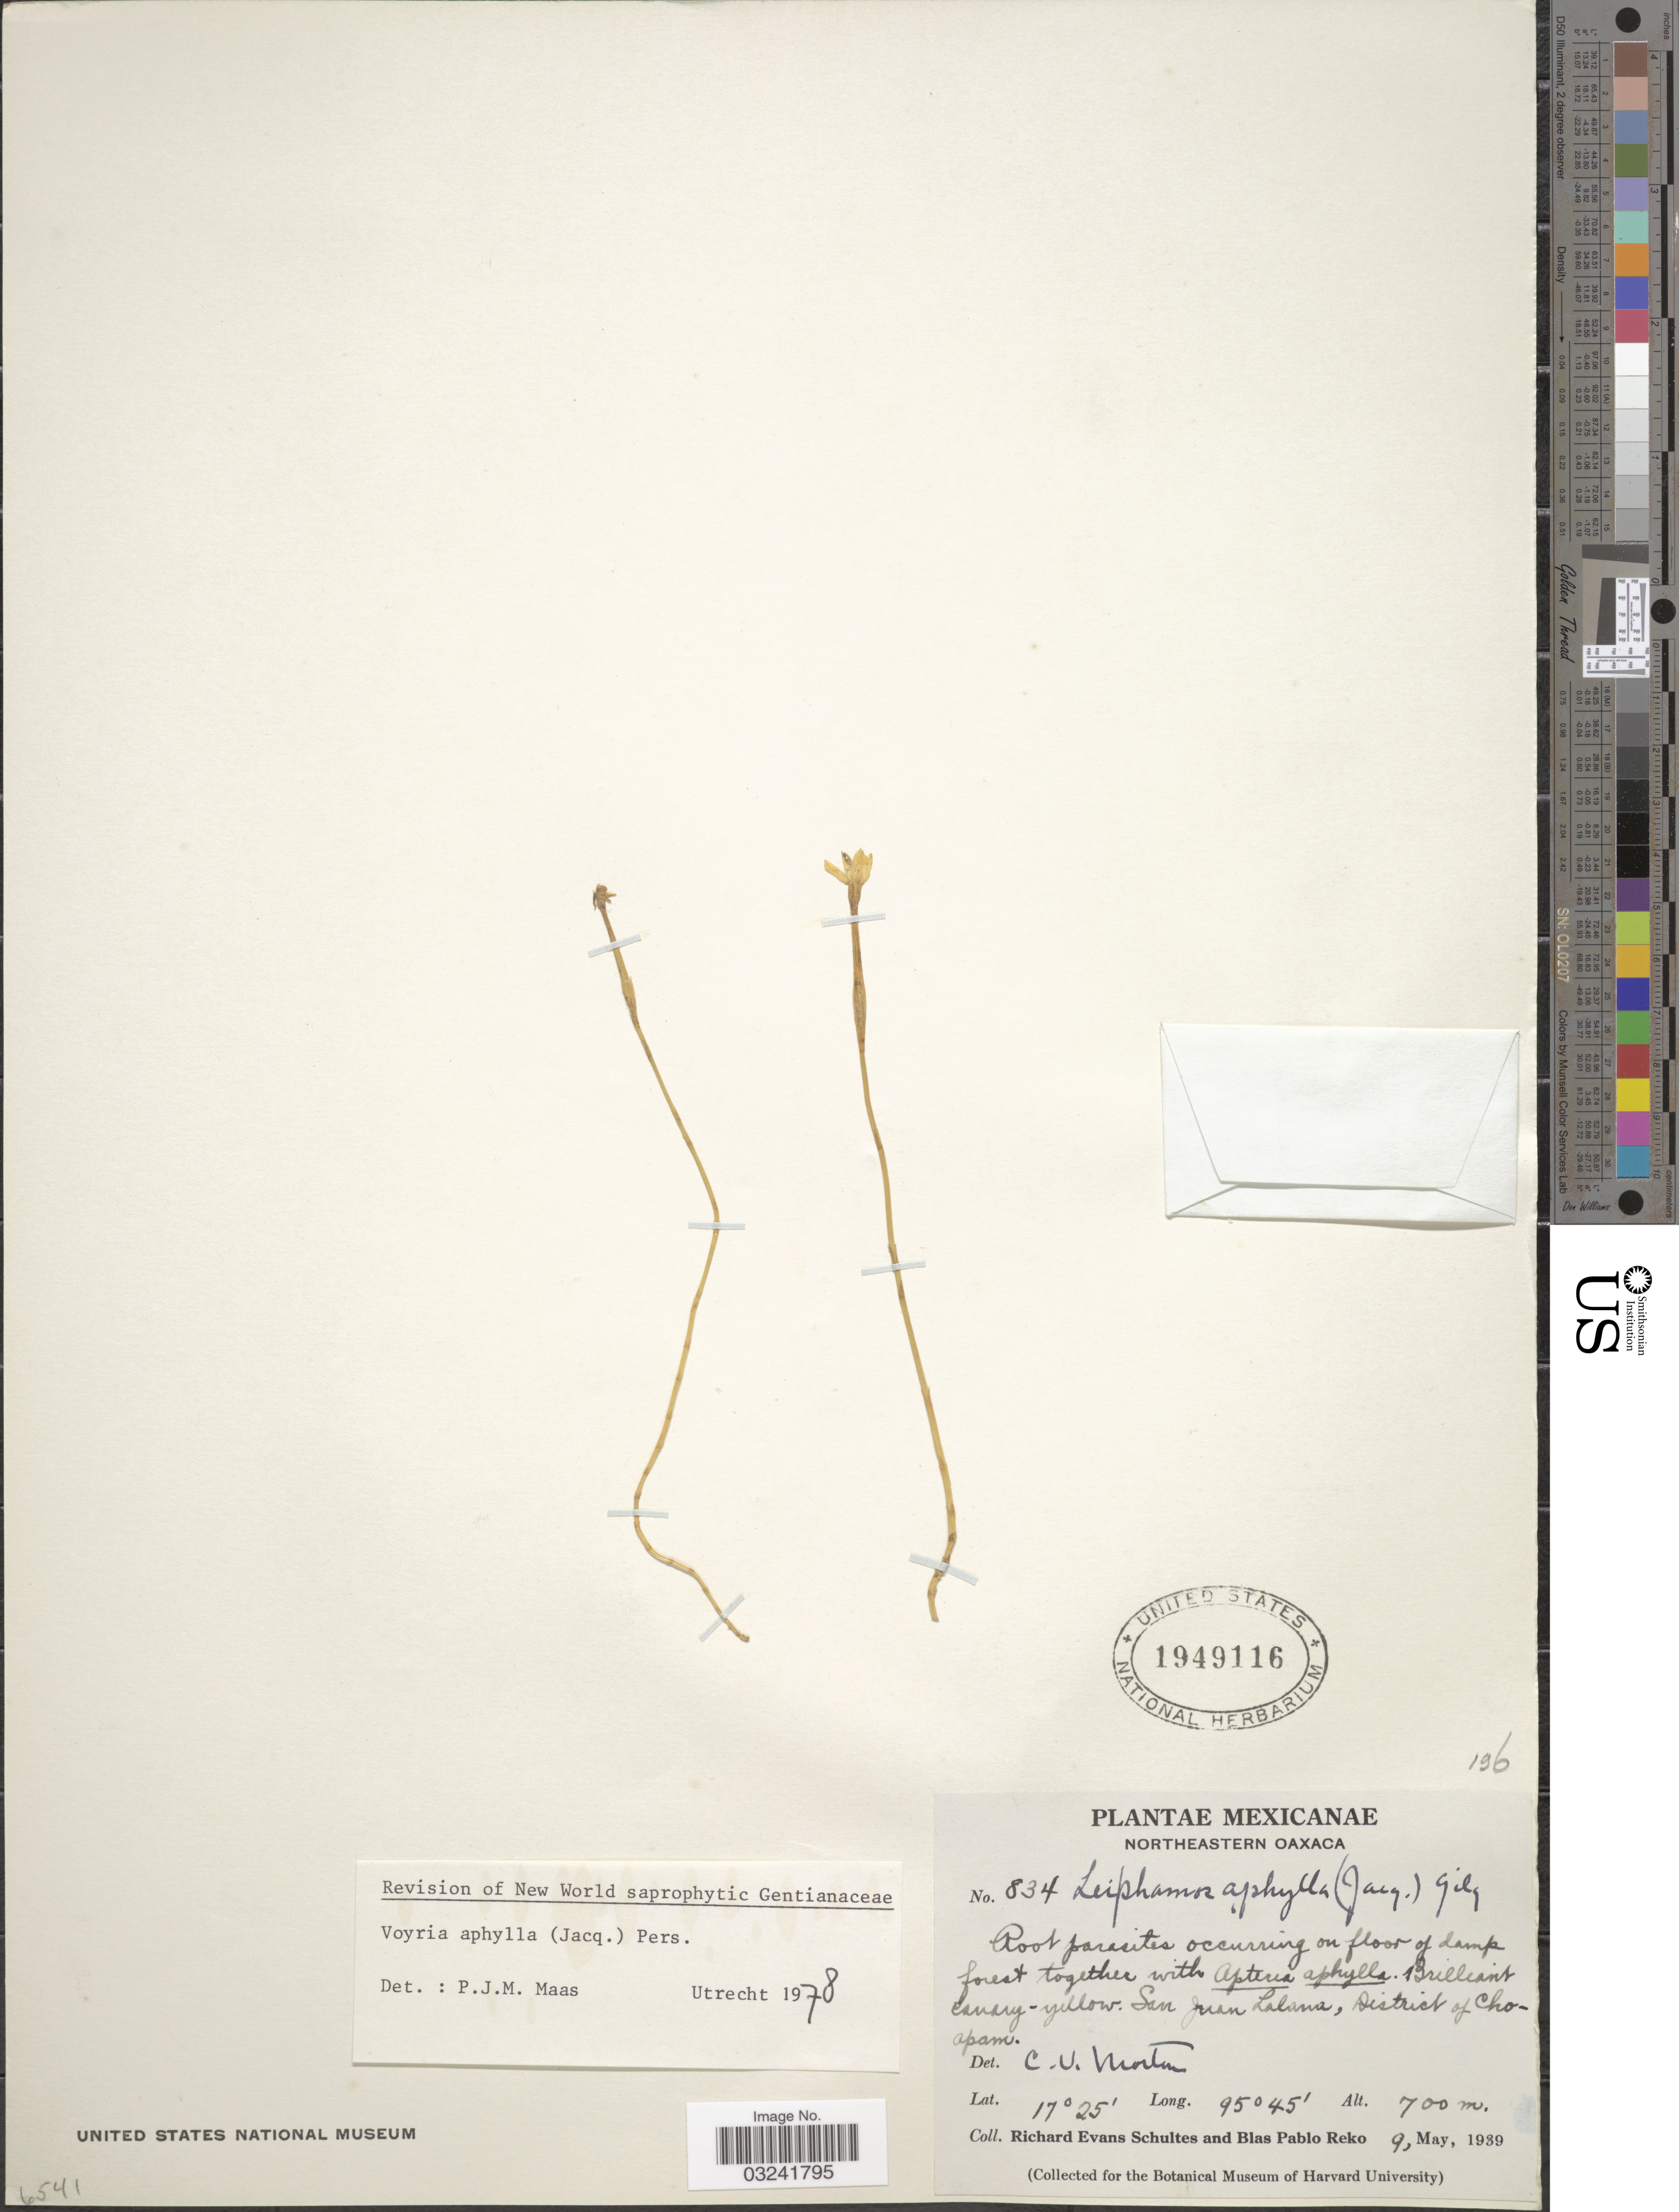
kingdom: Plantae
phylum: Tracheophyta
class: Magnoliopsida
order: Gentianales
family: Gentianaceae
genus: Voyria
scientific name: Voyria aphylla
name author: (Jacq.) Pers.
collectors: R. E. Schultes & B. P. Reko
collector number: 834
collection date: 1939-05-09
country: Mexico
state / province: Oaxaca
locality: Northeastern Oaxaca, San Juan Lalana, District of Choapam.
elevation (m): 700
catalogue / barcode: US 1949116